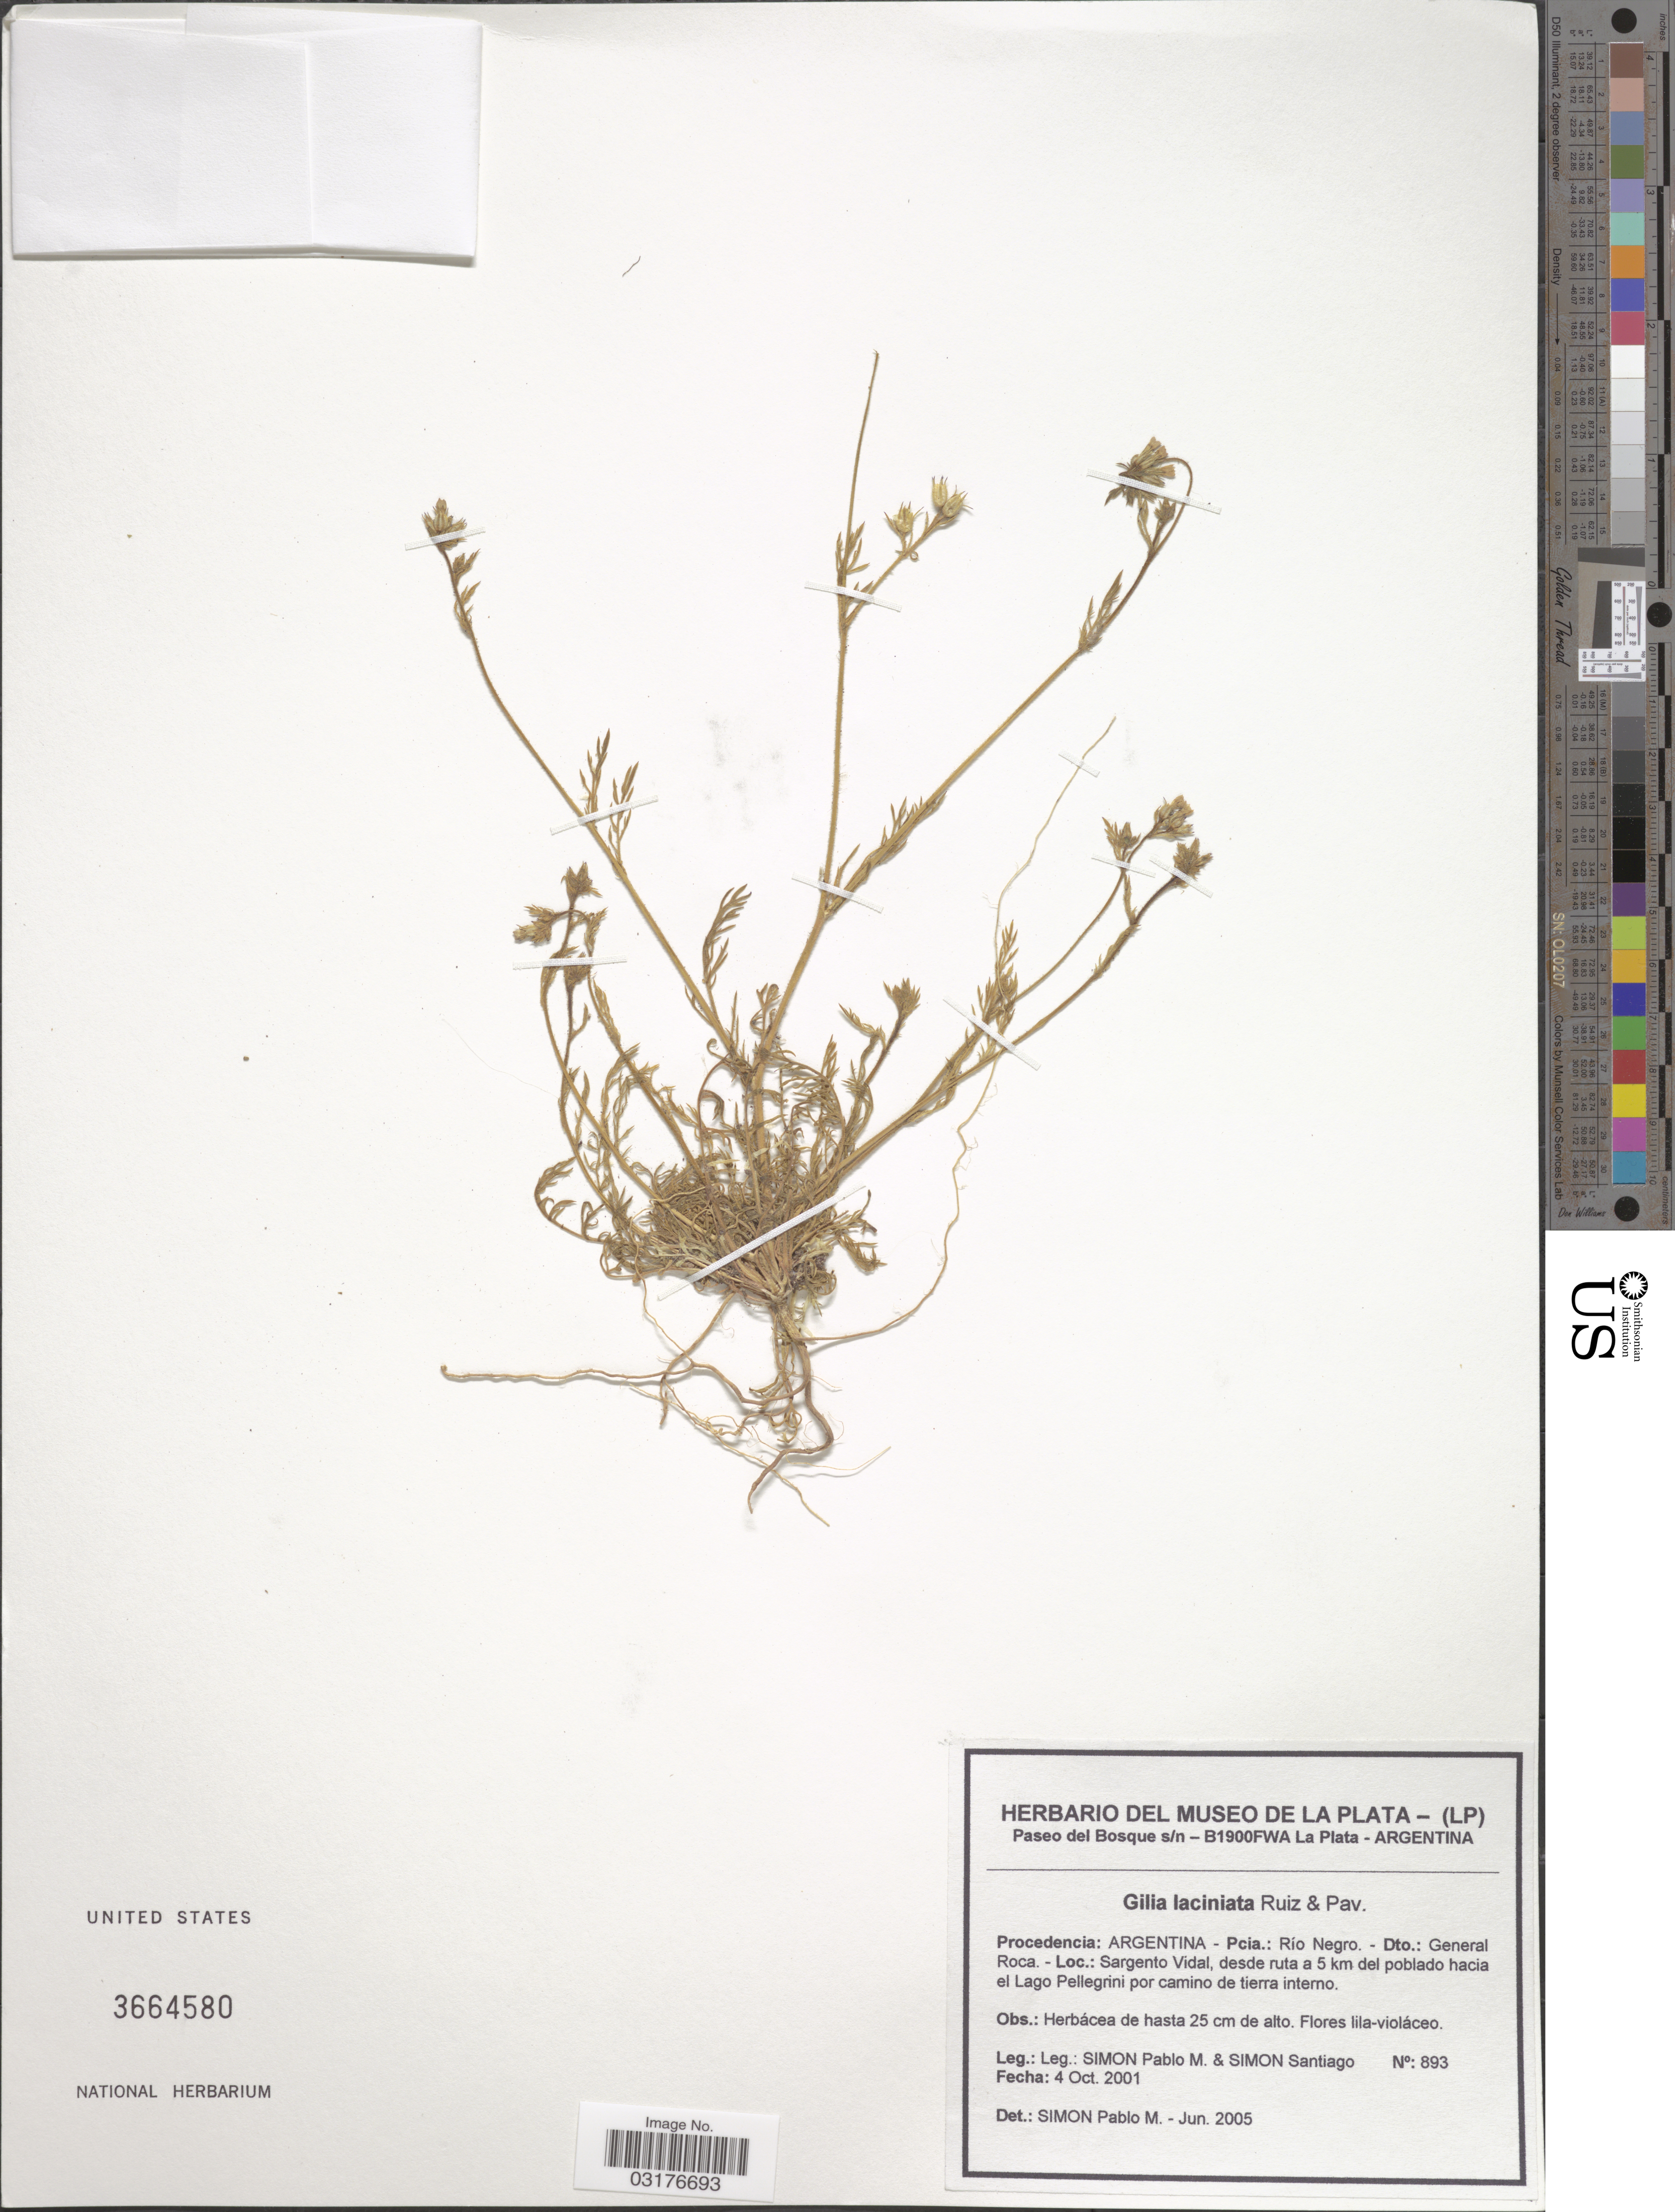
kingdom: Plantae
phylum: Tracheophyta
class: Magnoliopsida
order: Ericales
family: Polemoniaceae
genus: Gilia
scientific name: Gilia laciniata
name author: Ruiz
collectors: S. Pablo M. & S. Santiago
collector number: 893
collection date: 2001-10-04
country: Argentina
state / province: Rio Negro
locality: Procedencia: Argentina - Pcia.: Río Negro. - Dto.: General Roca. - Loc.: Sargento Vidal, desde ruta a 5 km del poblado hacia el Lago Pellegrini por camino de tierra interno.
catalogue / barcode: US 3664580